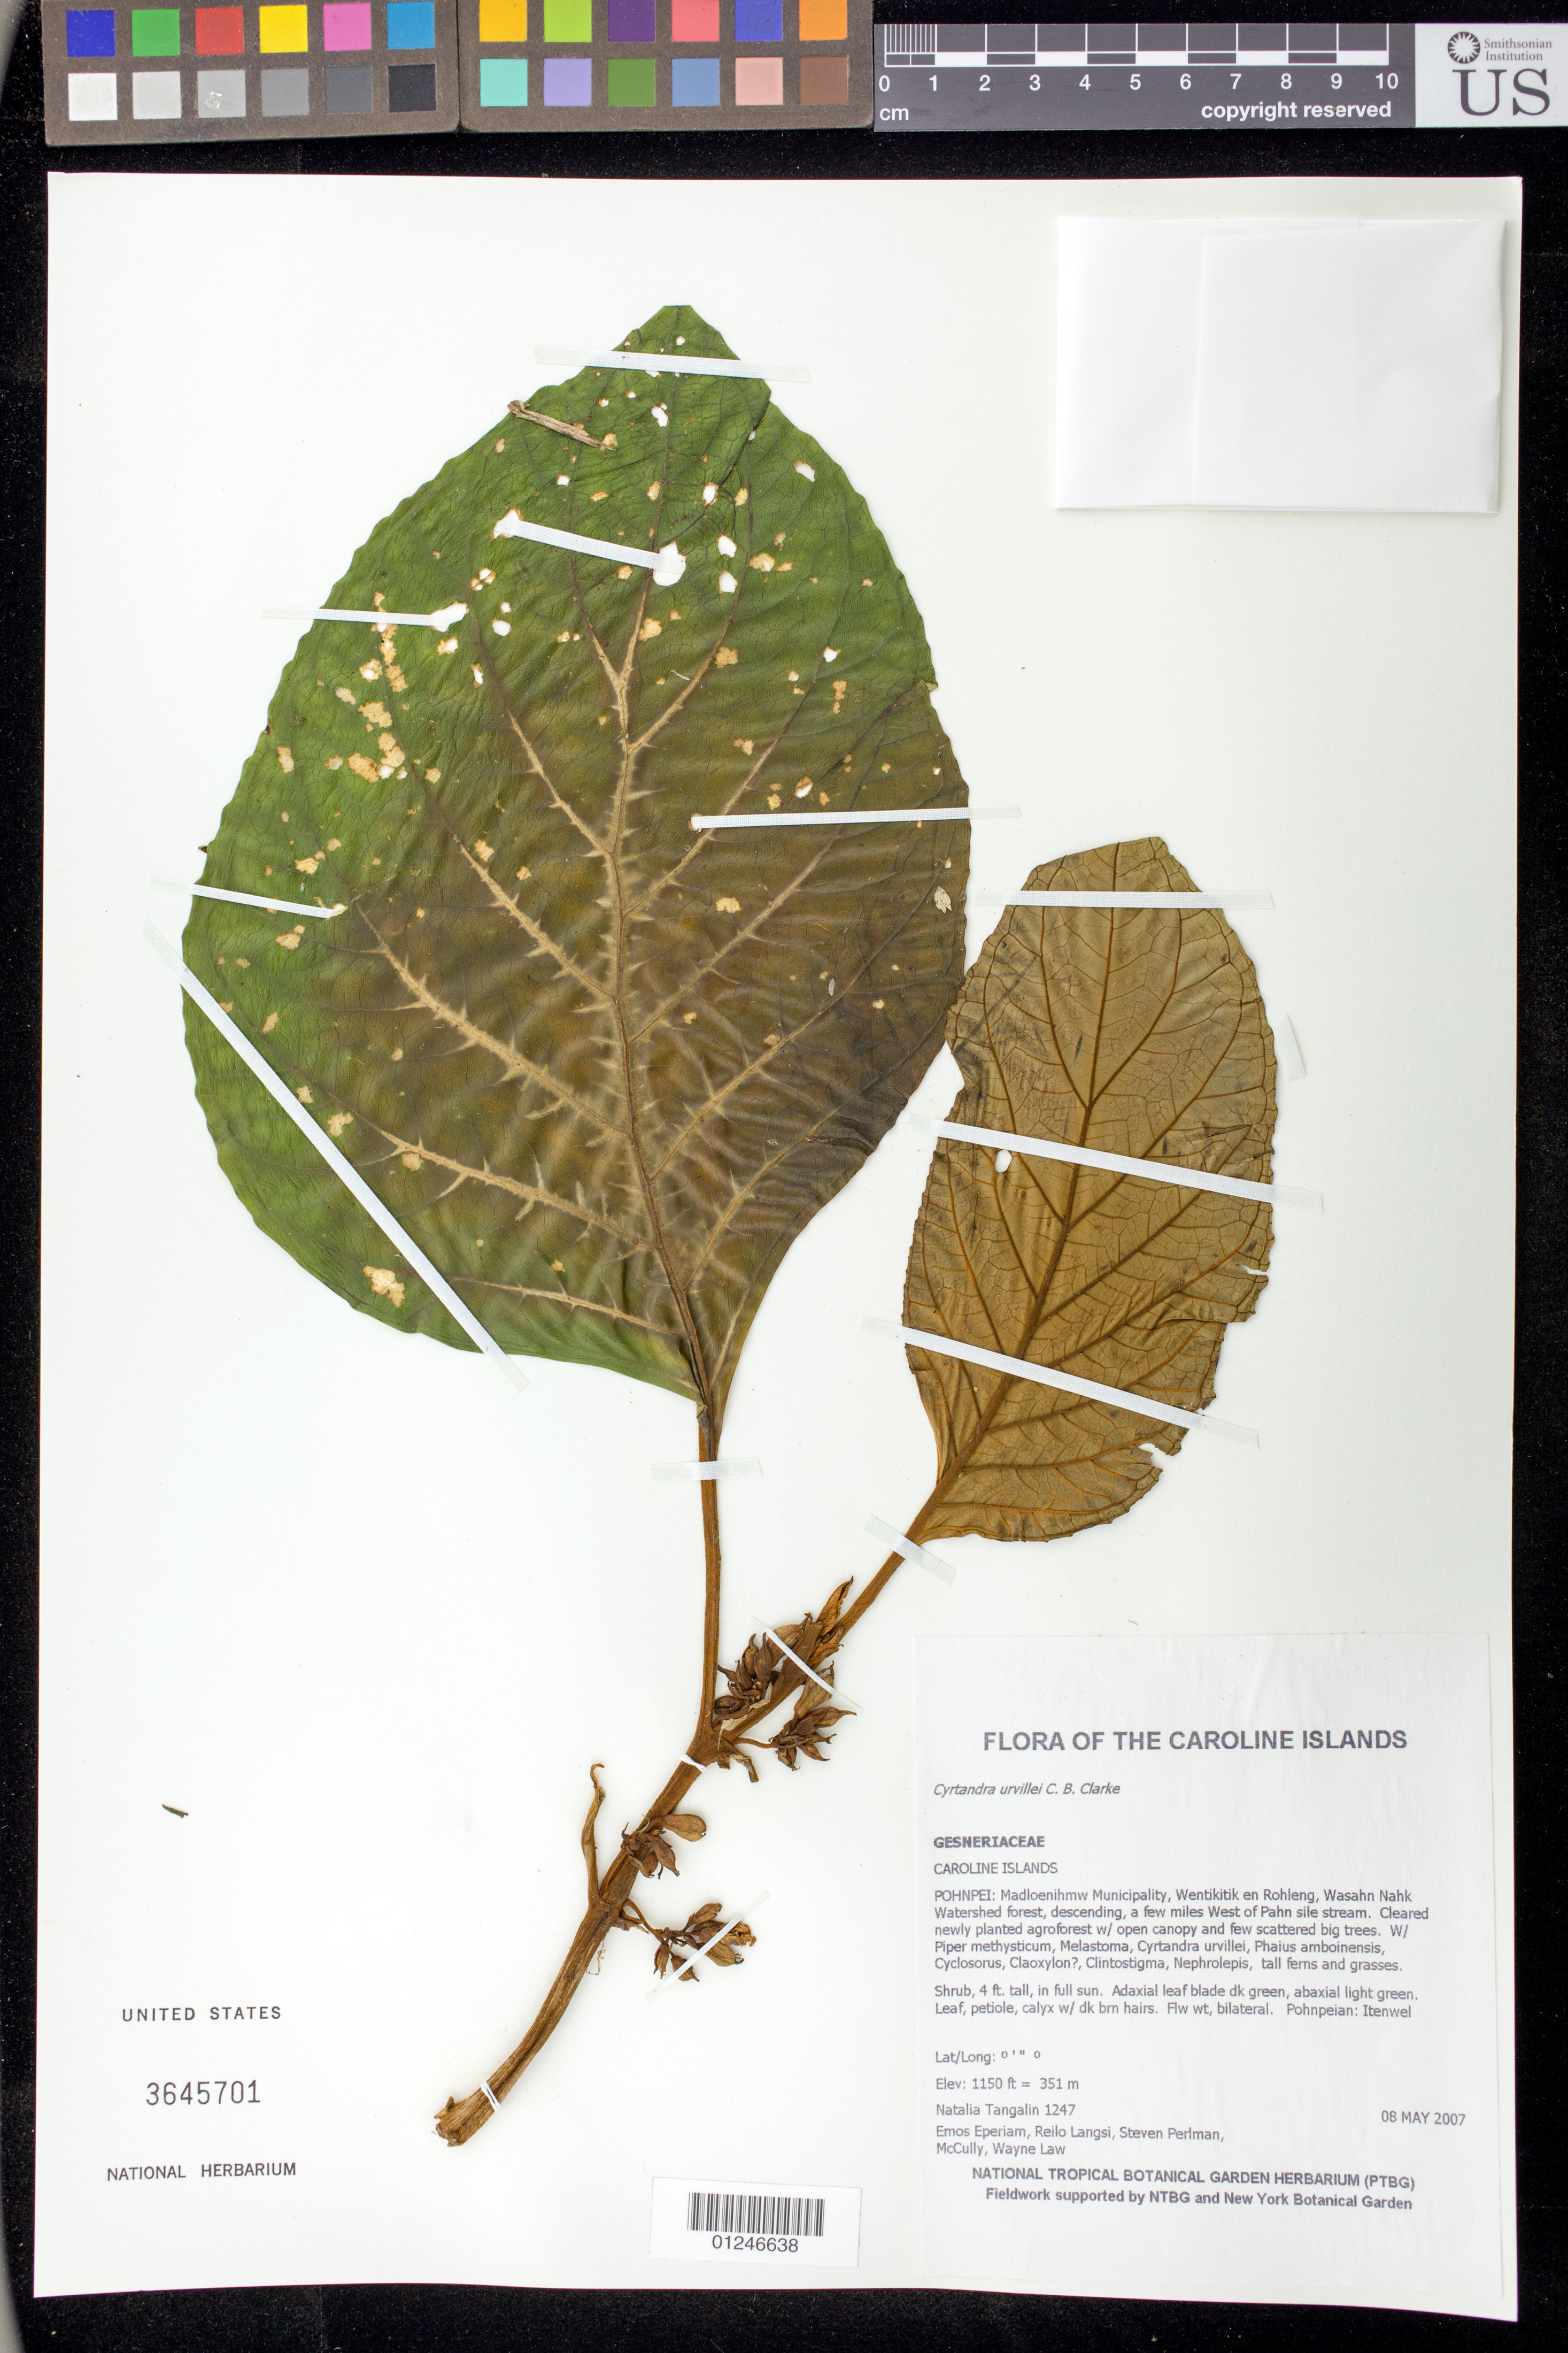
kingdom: Plantae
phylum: Tracheophyta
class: Magnoliopsida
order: Lamiales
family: Gesneriaceae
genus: Cyrtandra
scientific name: Cyrtandra urvillei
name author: C.B. Clarke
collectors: N. Tangalin, E. Eperiam, R. Lengsi, S. Perlmann, W. Law & W. Law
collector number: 1247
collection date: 2007-05-08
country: Micronesia, Federated States of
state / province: Pohnpei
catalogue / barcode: US 3645701